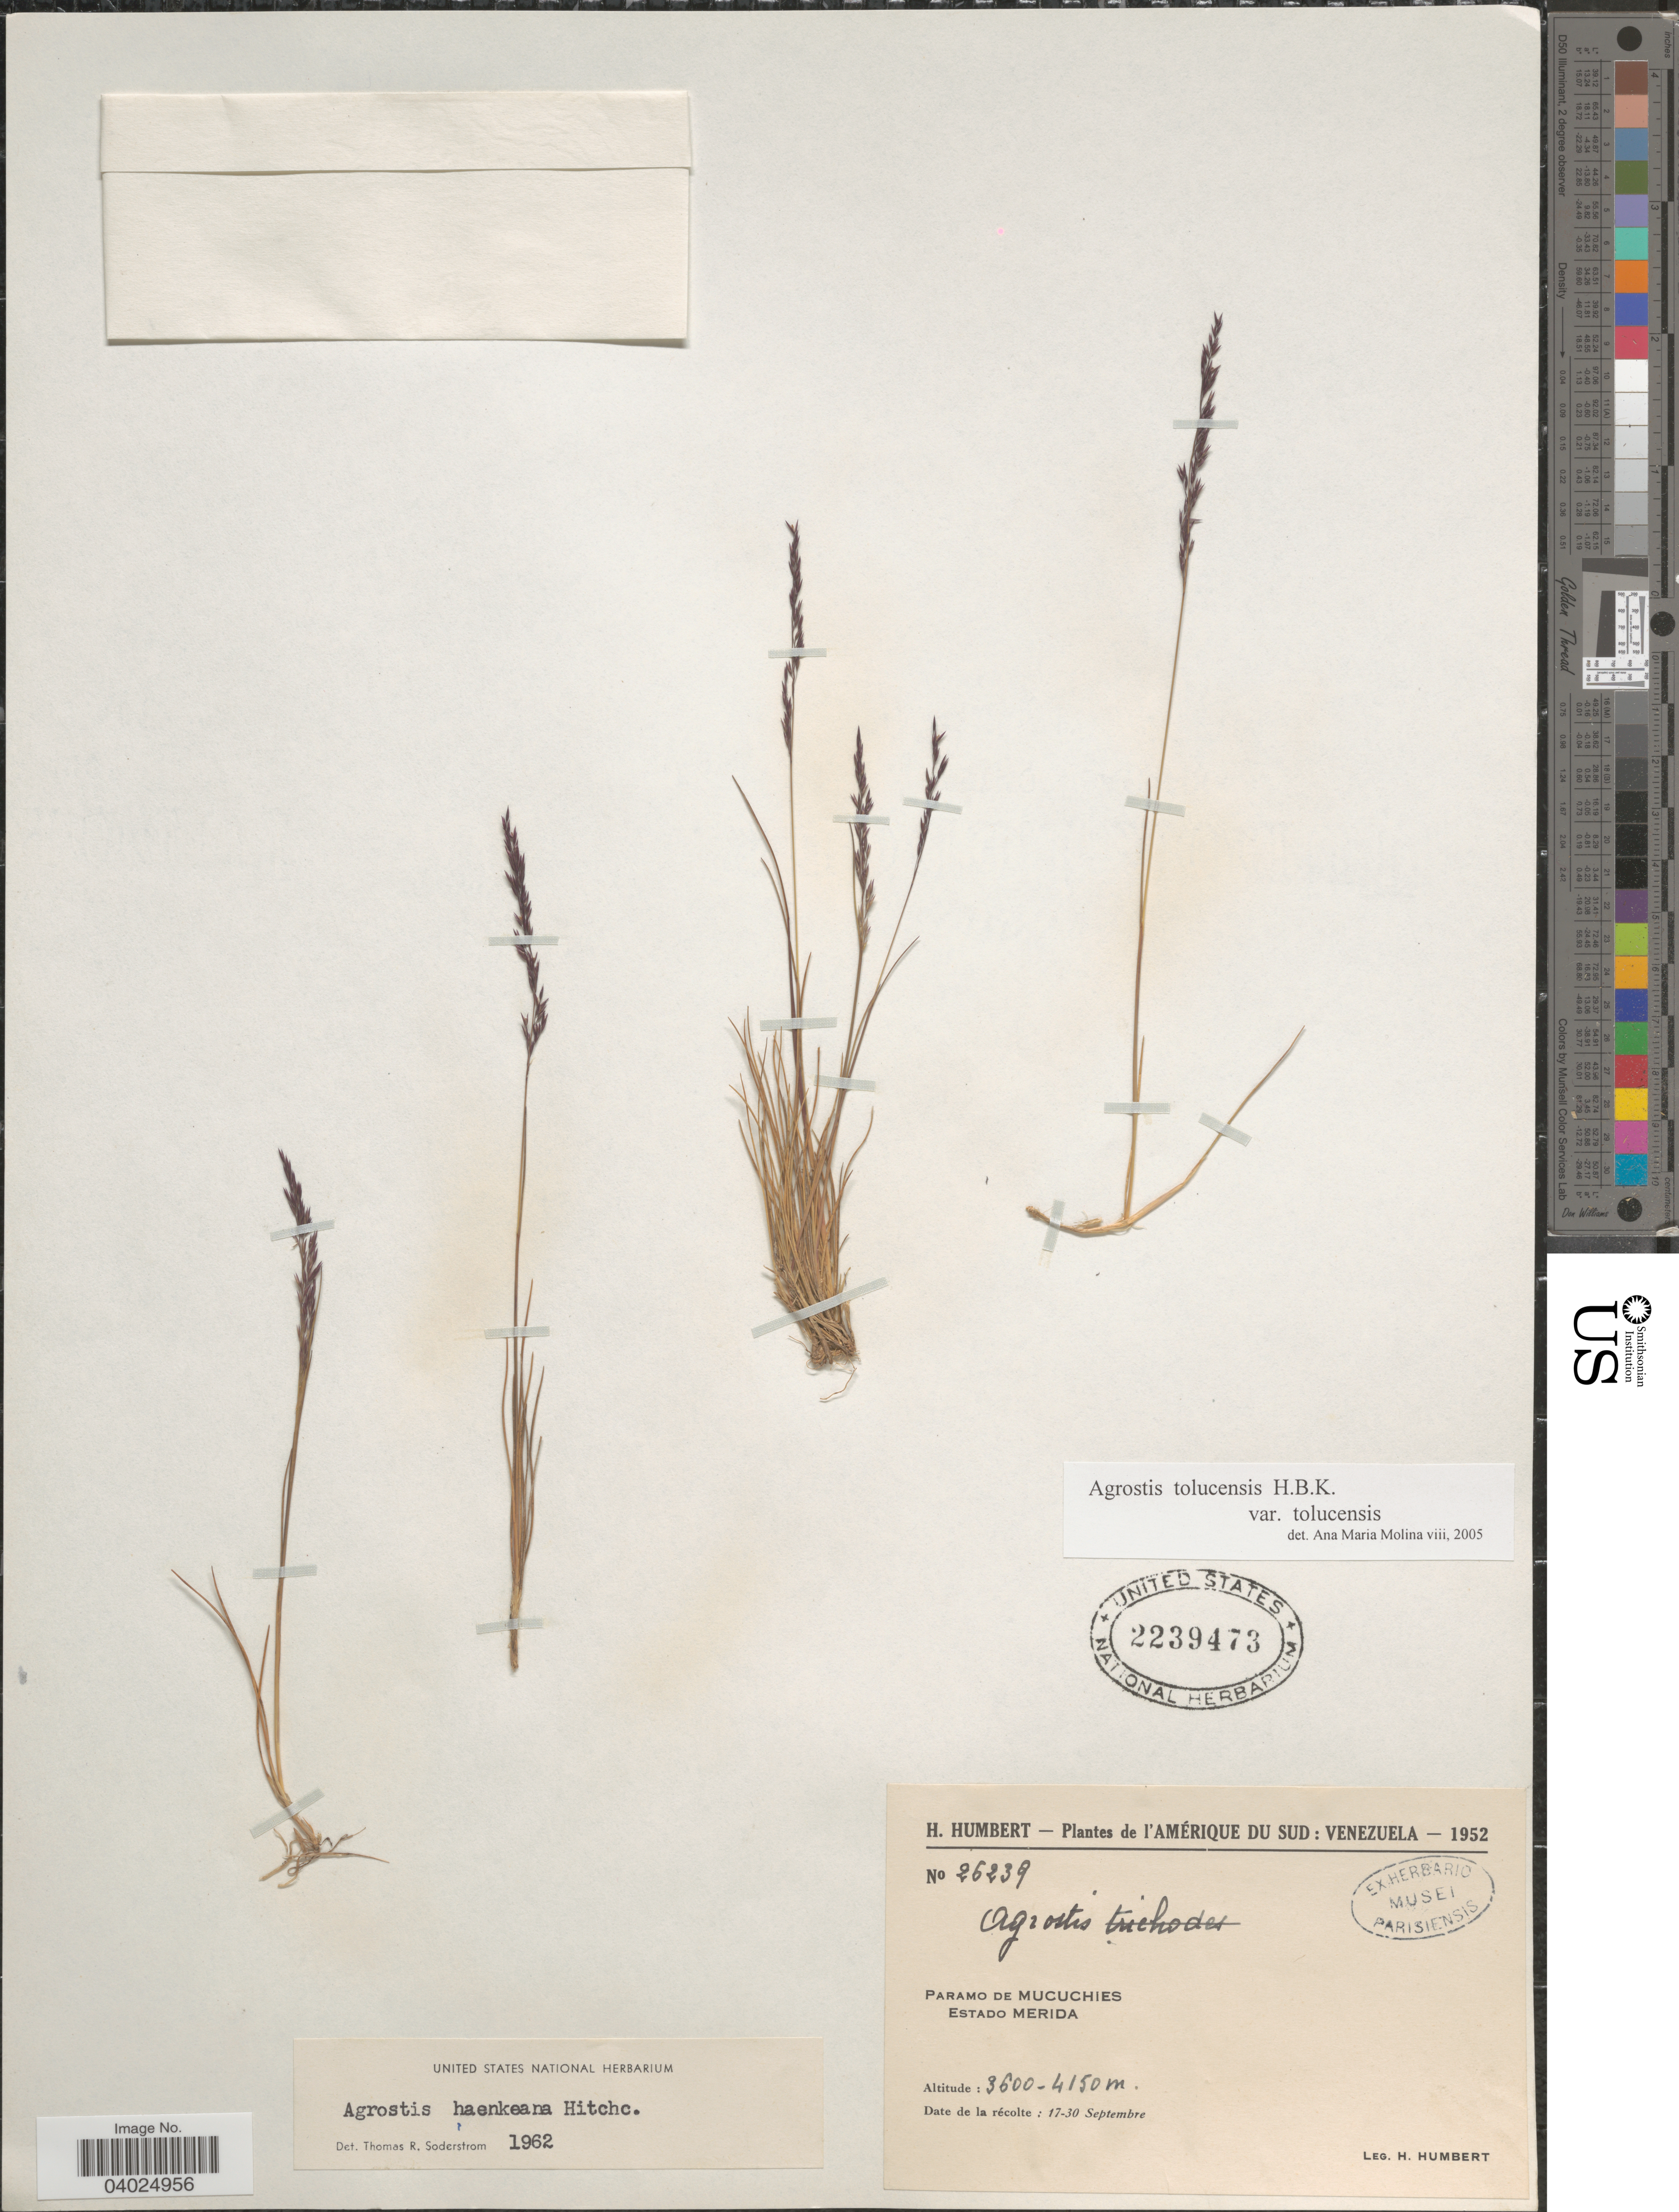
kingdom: Plantae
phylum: Tracheophyta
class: Liliopsida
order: Poales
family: Poaceae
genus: Agrostis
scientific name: Agrostis tolucensis Kunth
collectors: H. Humbert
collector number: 26239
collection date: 1952-09-17/1952-09-30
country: Venezuela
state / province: Merida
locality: Paramo de Mucuchies.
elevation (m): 3600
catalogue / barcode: US 2239473